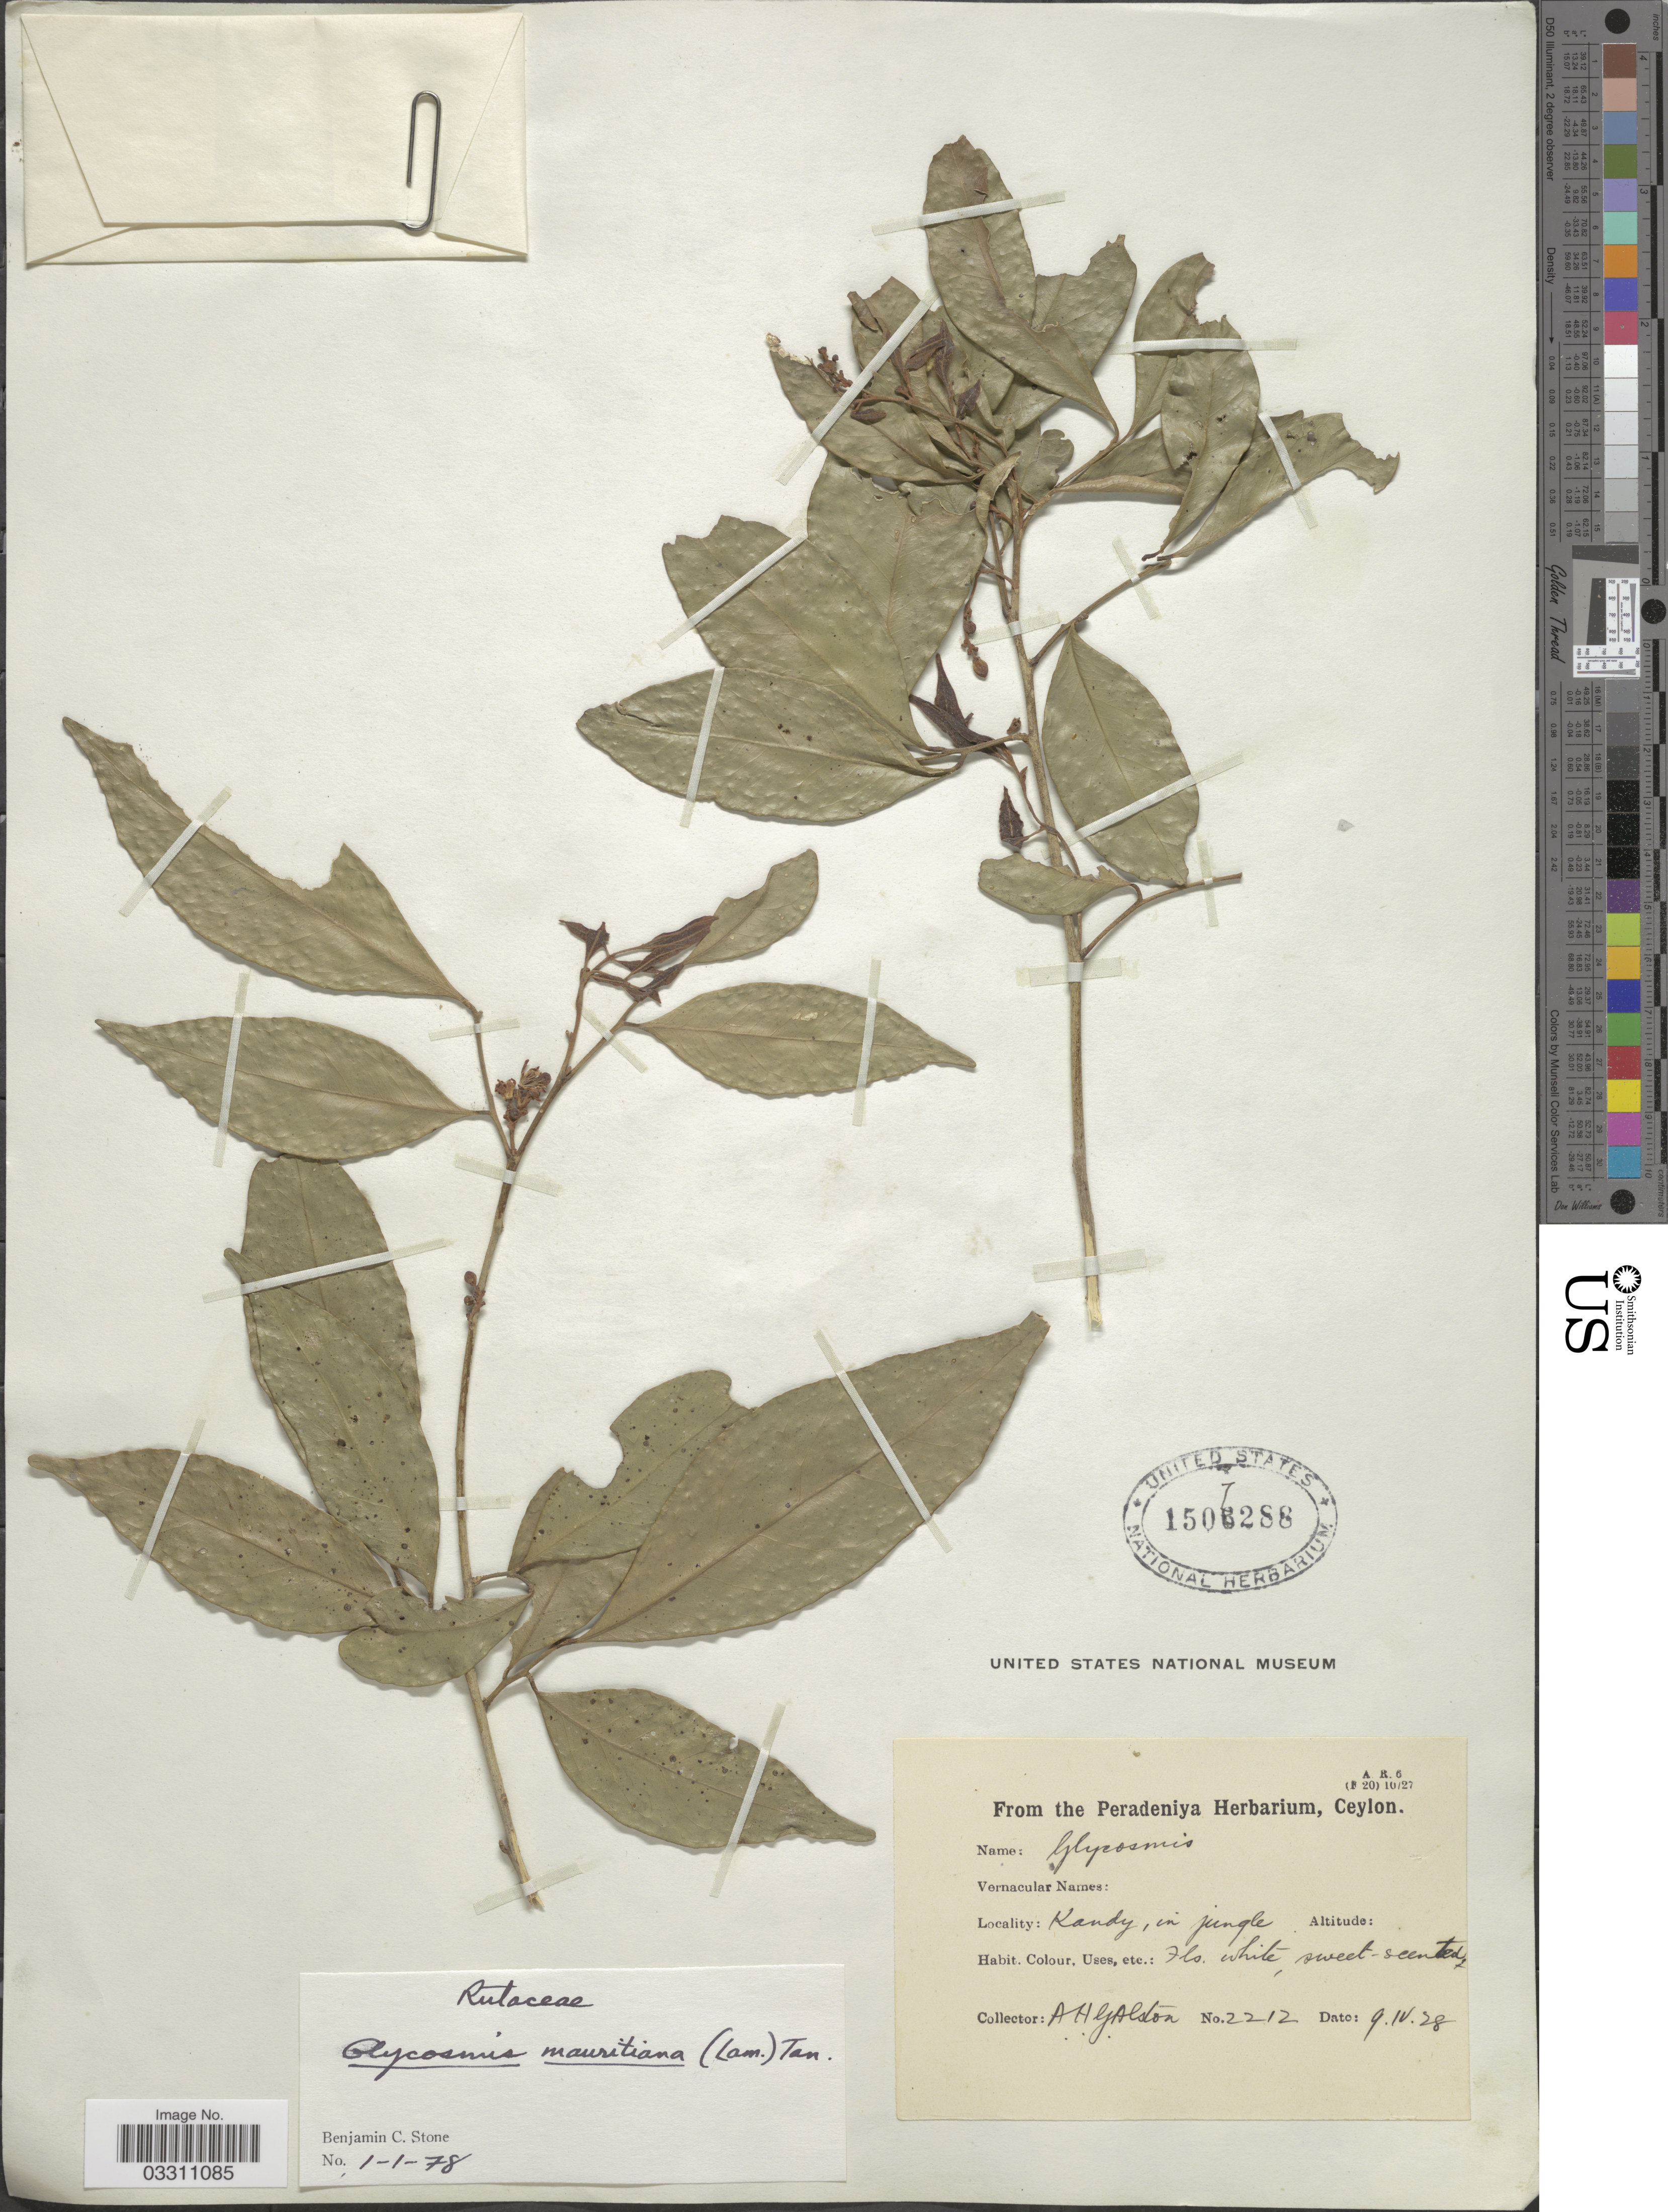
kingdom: Plantae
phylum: Tracheophyta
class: Magnoliopsida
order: Sapindales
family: Rutaceae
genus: Glycosmis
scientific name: Glycosmis mauritiana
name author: (Lamkey) Tanaka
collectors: A. H. Alston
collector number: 2212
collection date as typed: Transcribed d/m/y: 9/4/28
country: Sri Lanka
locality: Kandy, in jungle.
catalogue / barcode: US 1507288